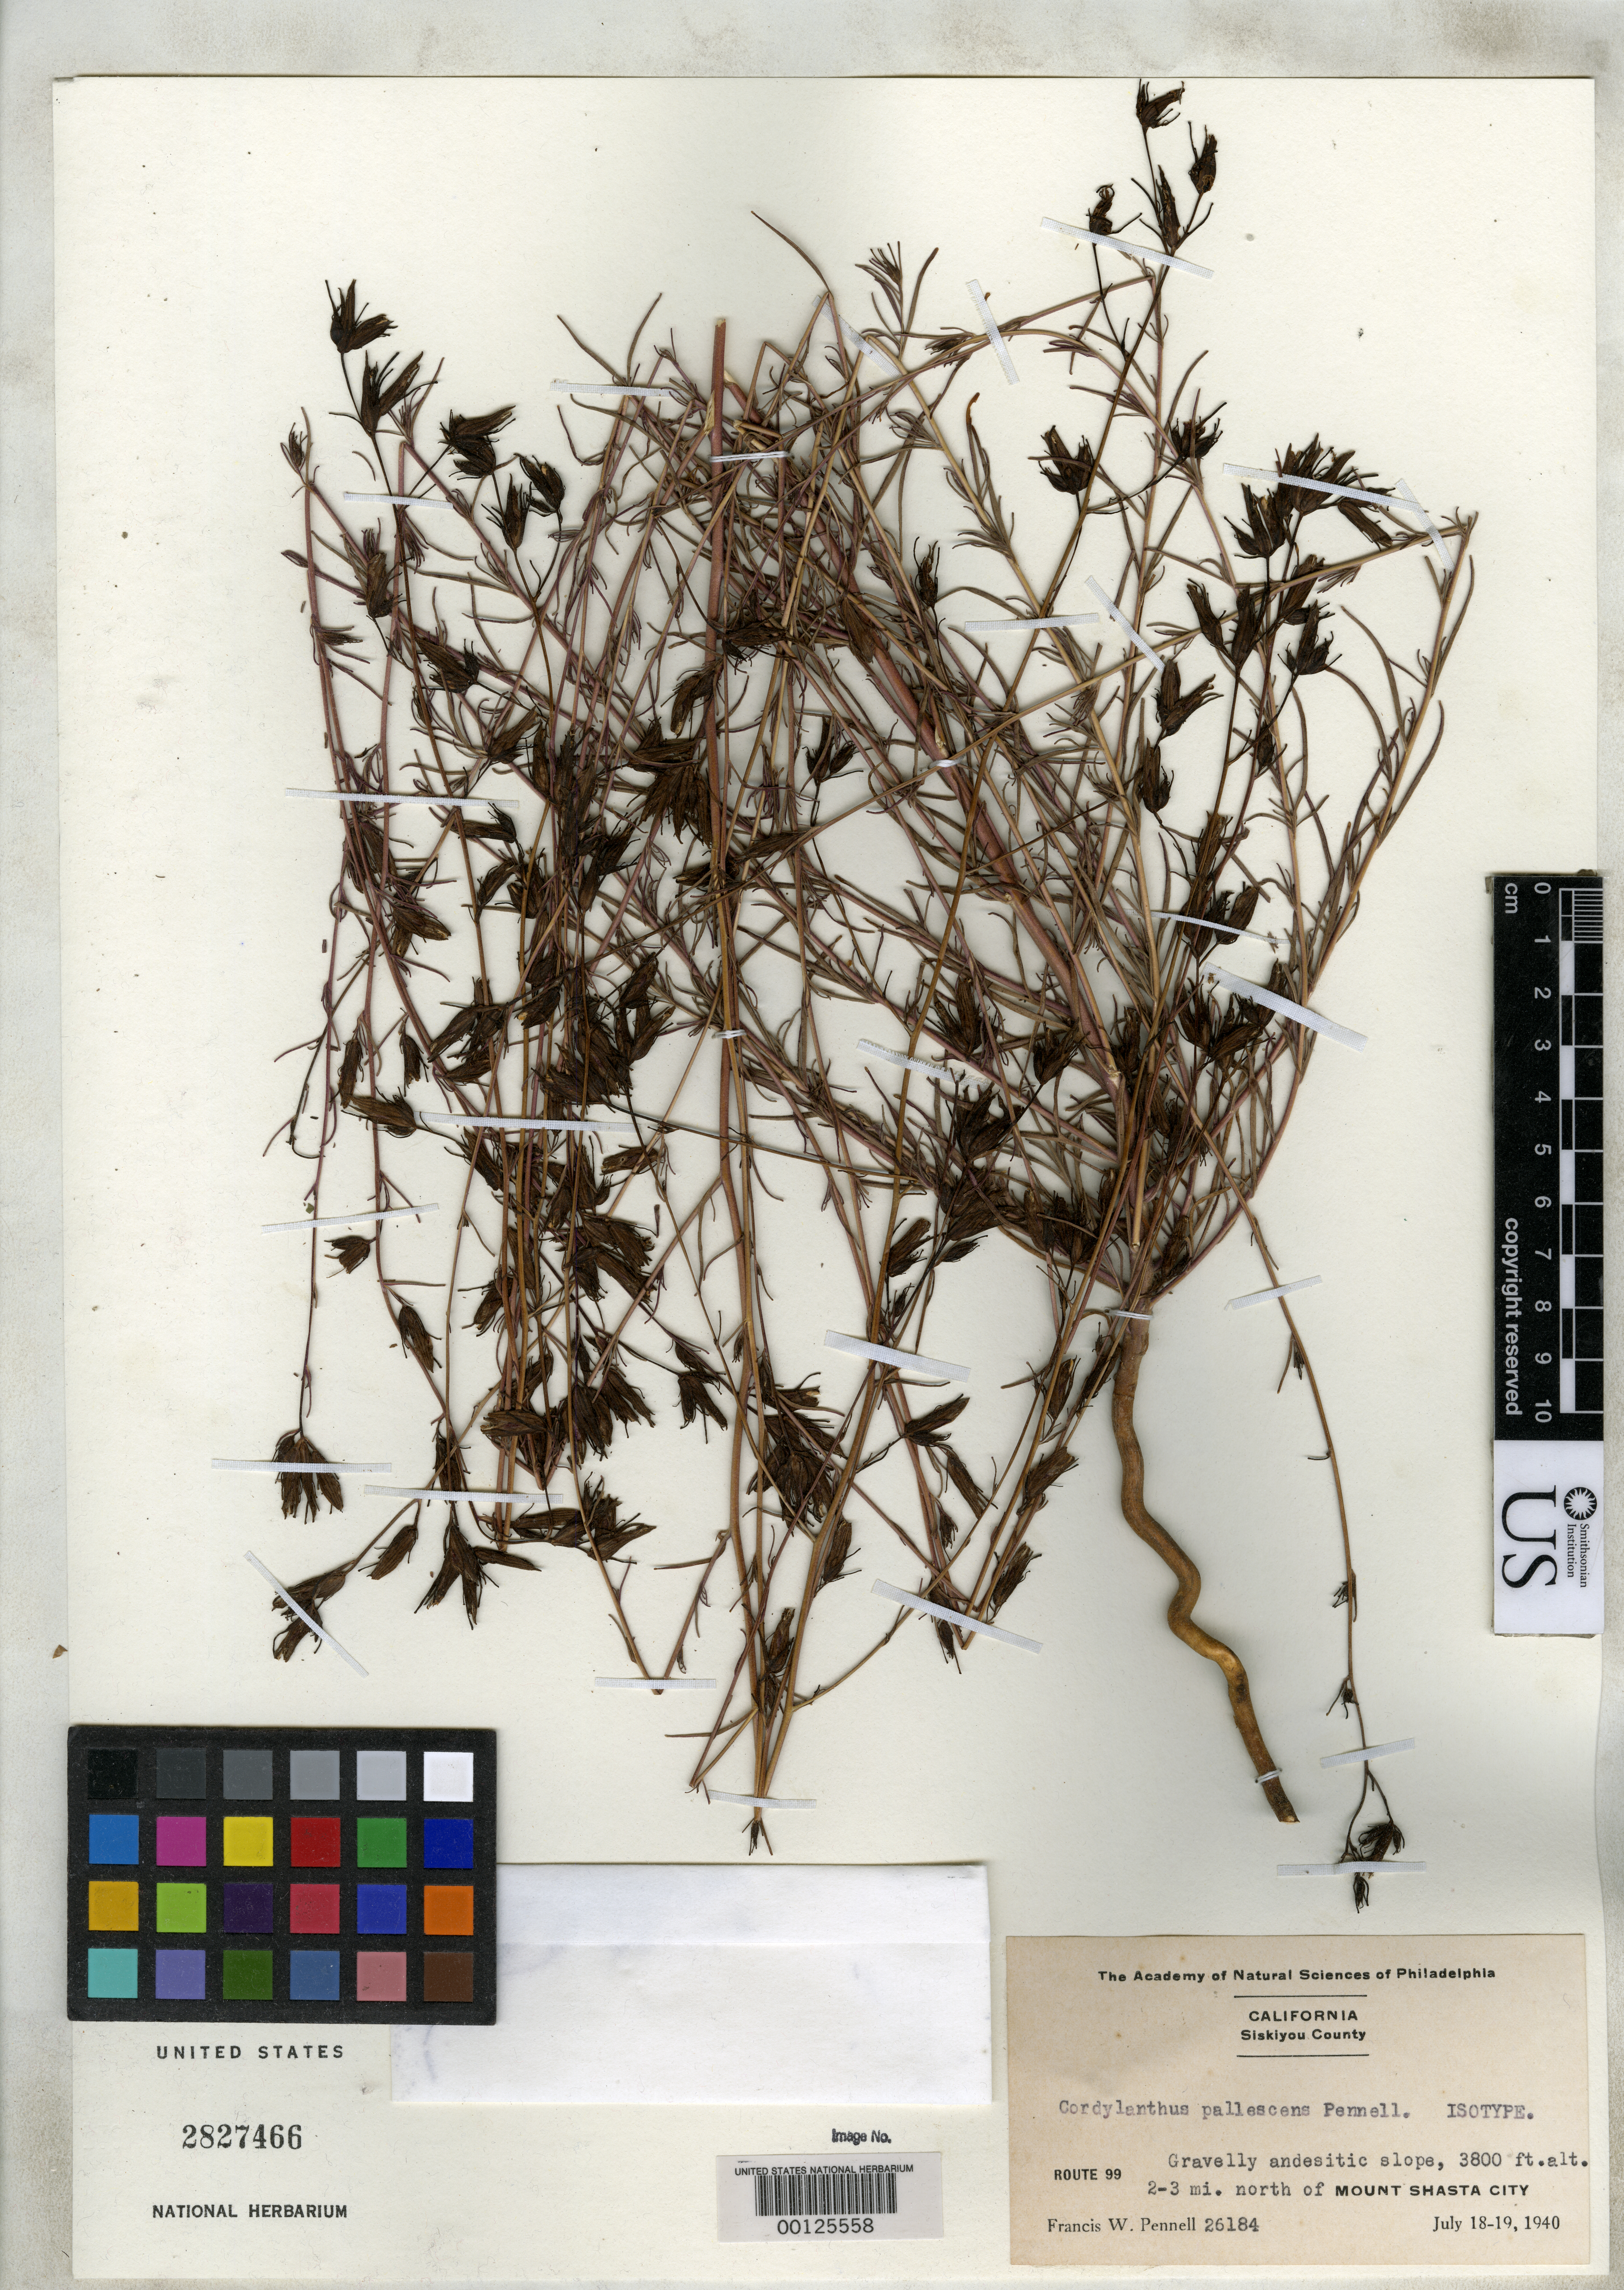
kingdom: Plantae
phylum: Tracheophyta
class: Magnoliopsida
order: Lamiales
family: Orobanchaceae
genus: Cordylanthus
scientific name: Cordylanthus pallescens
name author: Pennell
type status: Isotype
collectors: F. W. Pennell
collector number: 26184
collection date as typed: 18 Jul 1940 to 19 Jul 1940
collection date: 1940-07-18/1940-07-19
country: United States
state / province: California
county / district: Siskiyou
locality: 2-3 mi N of Mount Shasta City.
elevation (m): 1158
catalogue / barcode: US 2827466